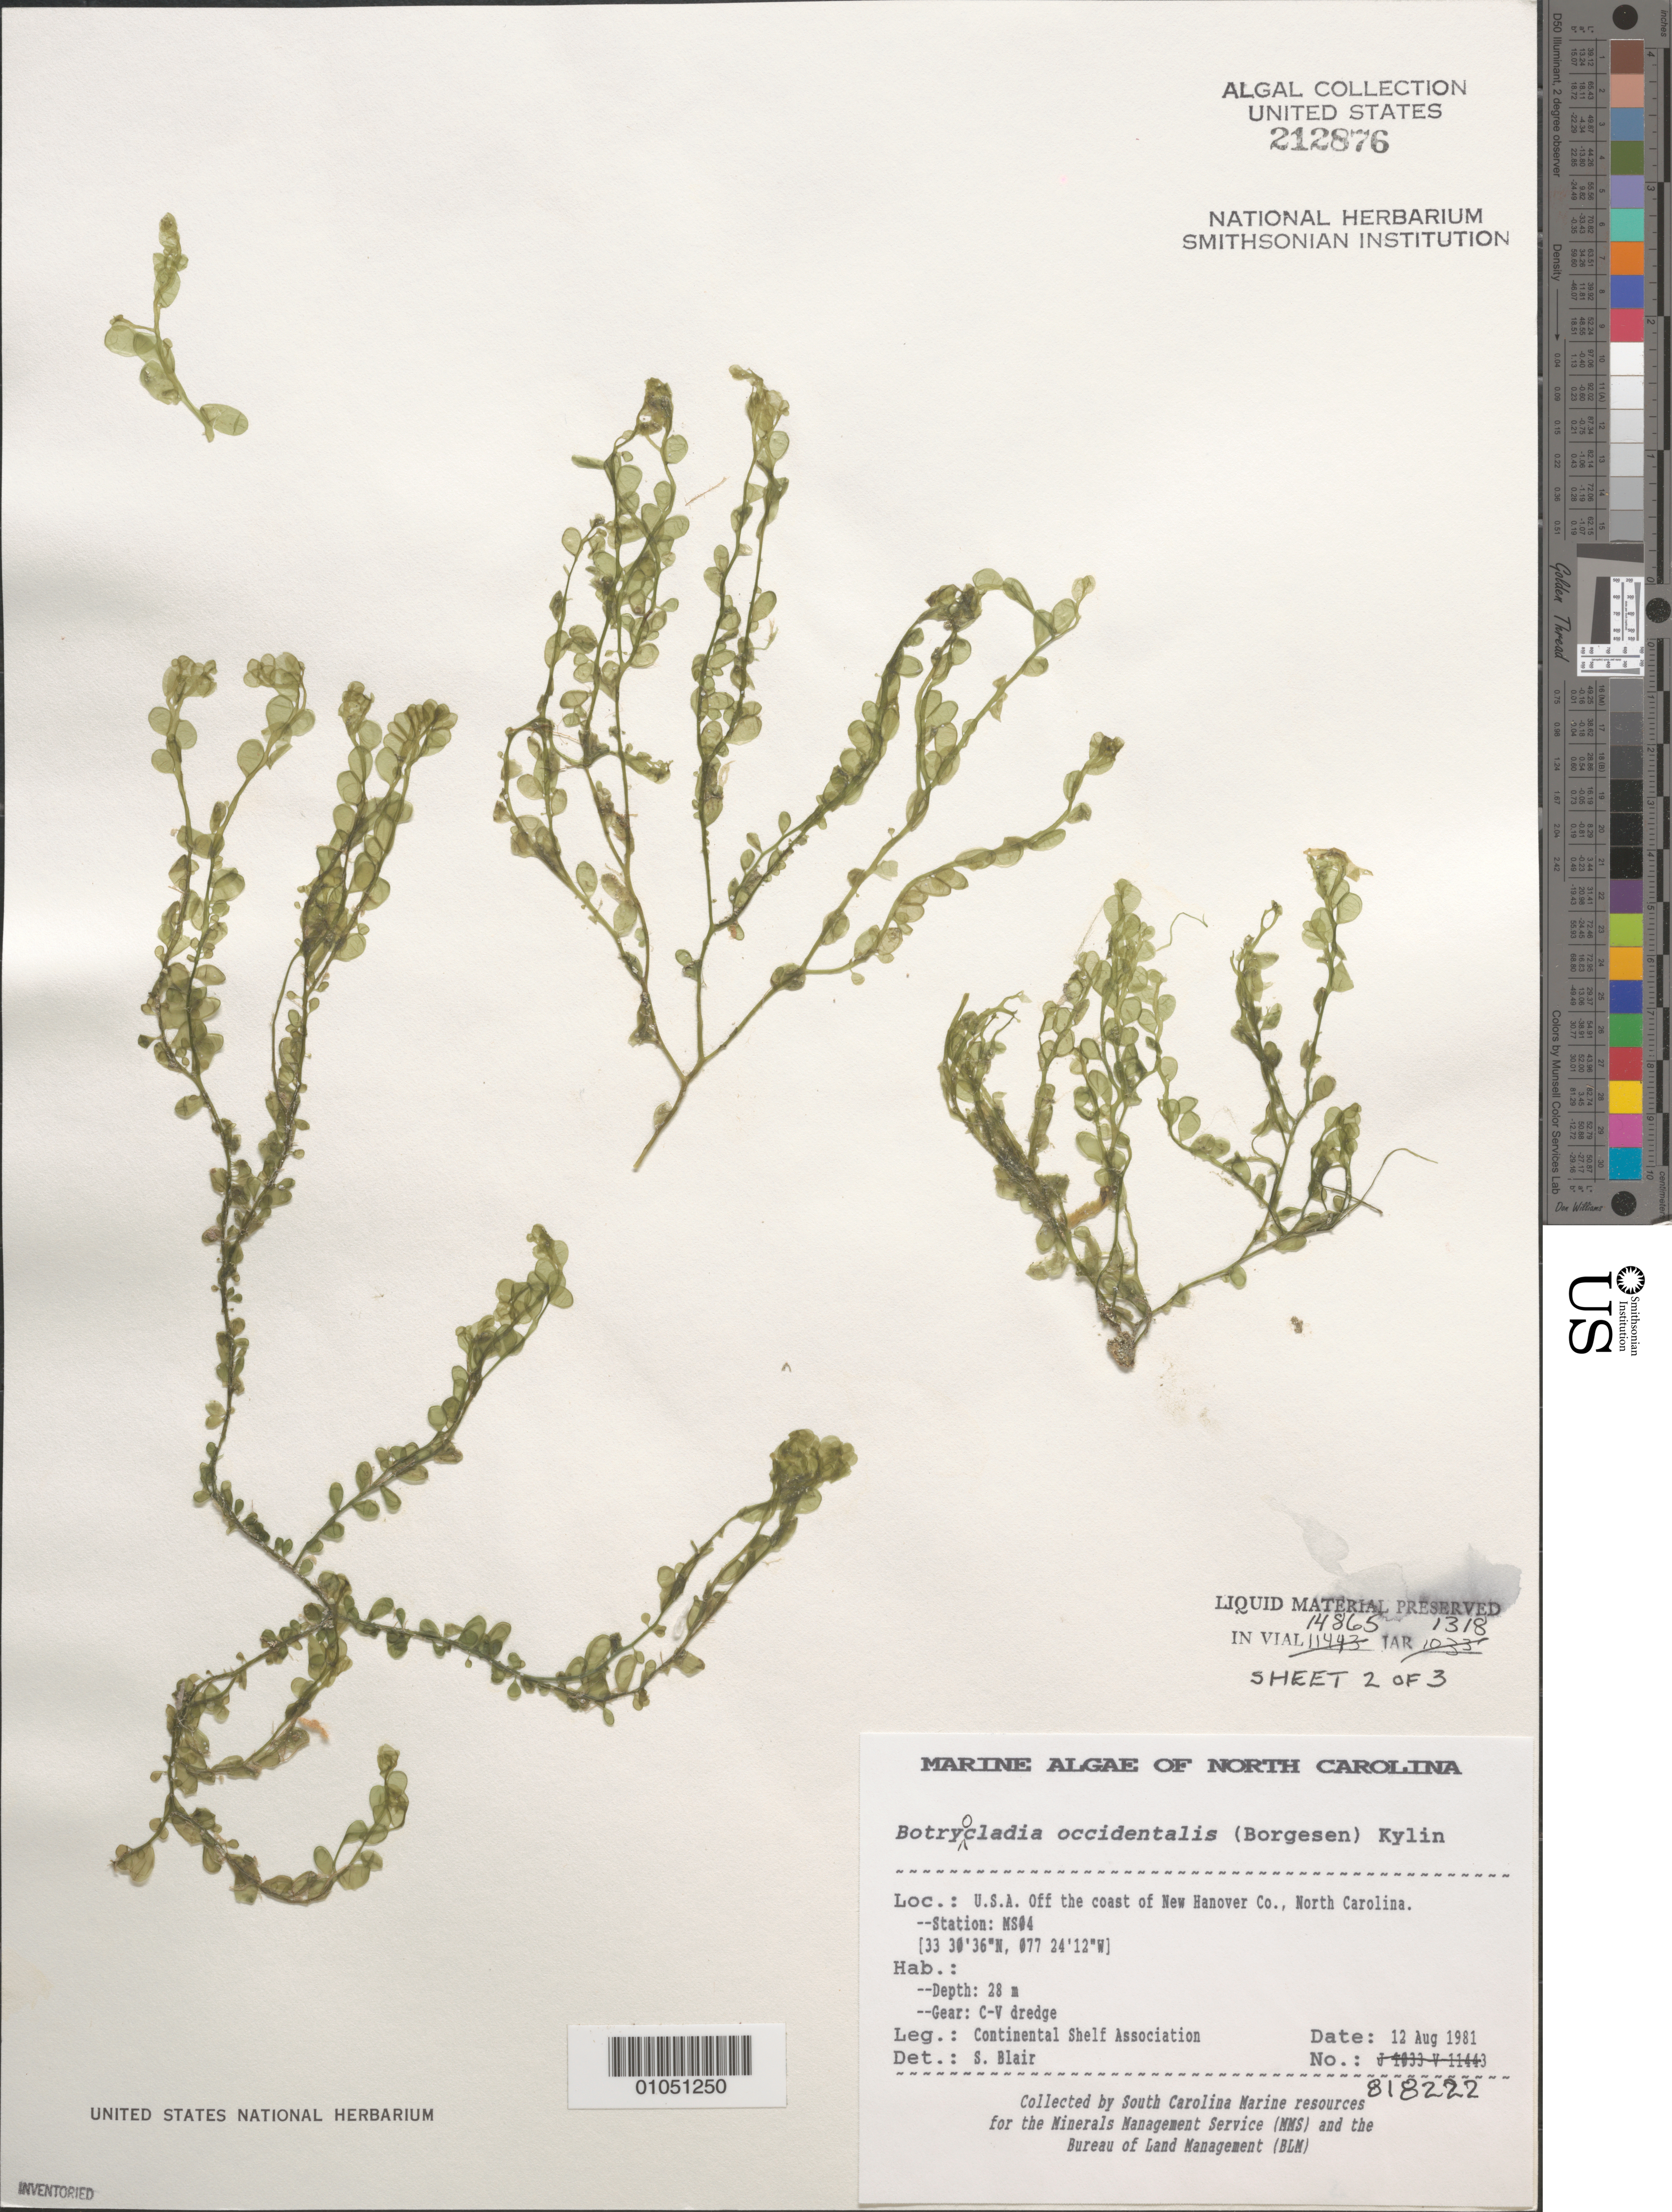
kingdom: Plantae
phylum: Rhodophyta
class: Florideophyceae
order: Rhodymeniales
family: Rhodymeniaceae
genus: Botryocladia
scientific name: Botryocladia occidentalis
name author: (Børgesen) Kylin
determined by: Blair, S. M.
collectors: Continental Shelf Associates for the MMS/BLM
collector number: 818222 (Station MS04)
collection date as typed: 12 Aug 1981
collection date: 1981-08-12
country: United States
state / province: North Carolina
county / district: New Hanover County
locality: North Atlantic Ocean off New Hanover County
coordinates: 33 30'36"N, 077 24'12"W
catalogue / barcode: US 212876